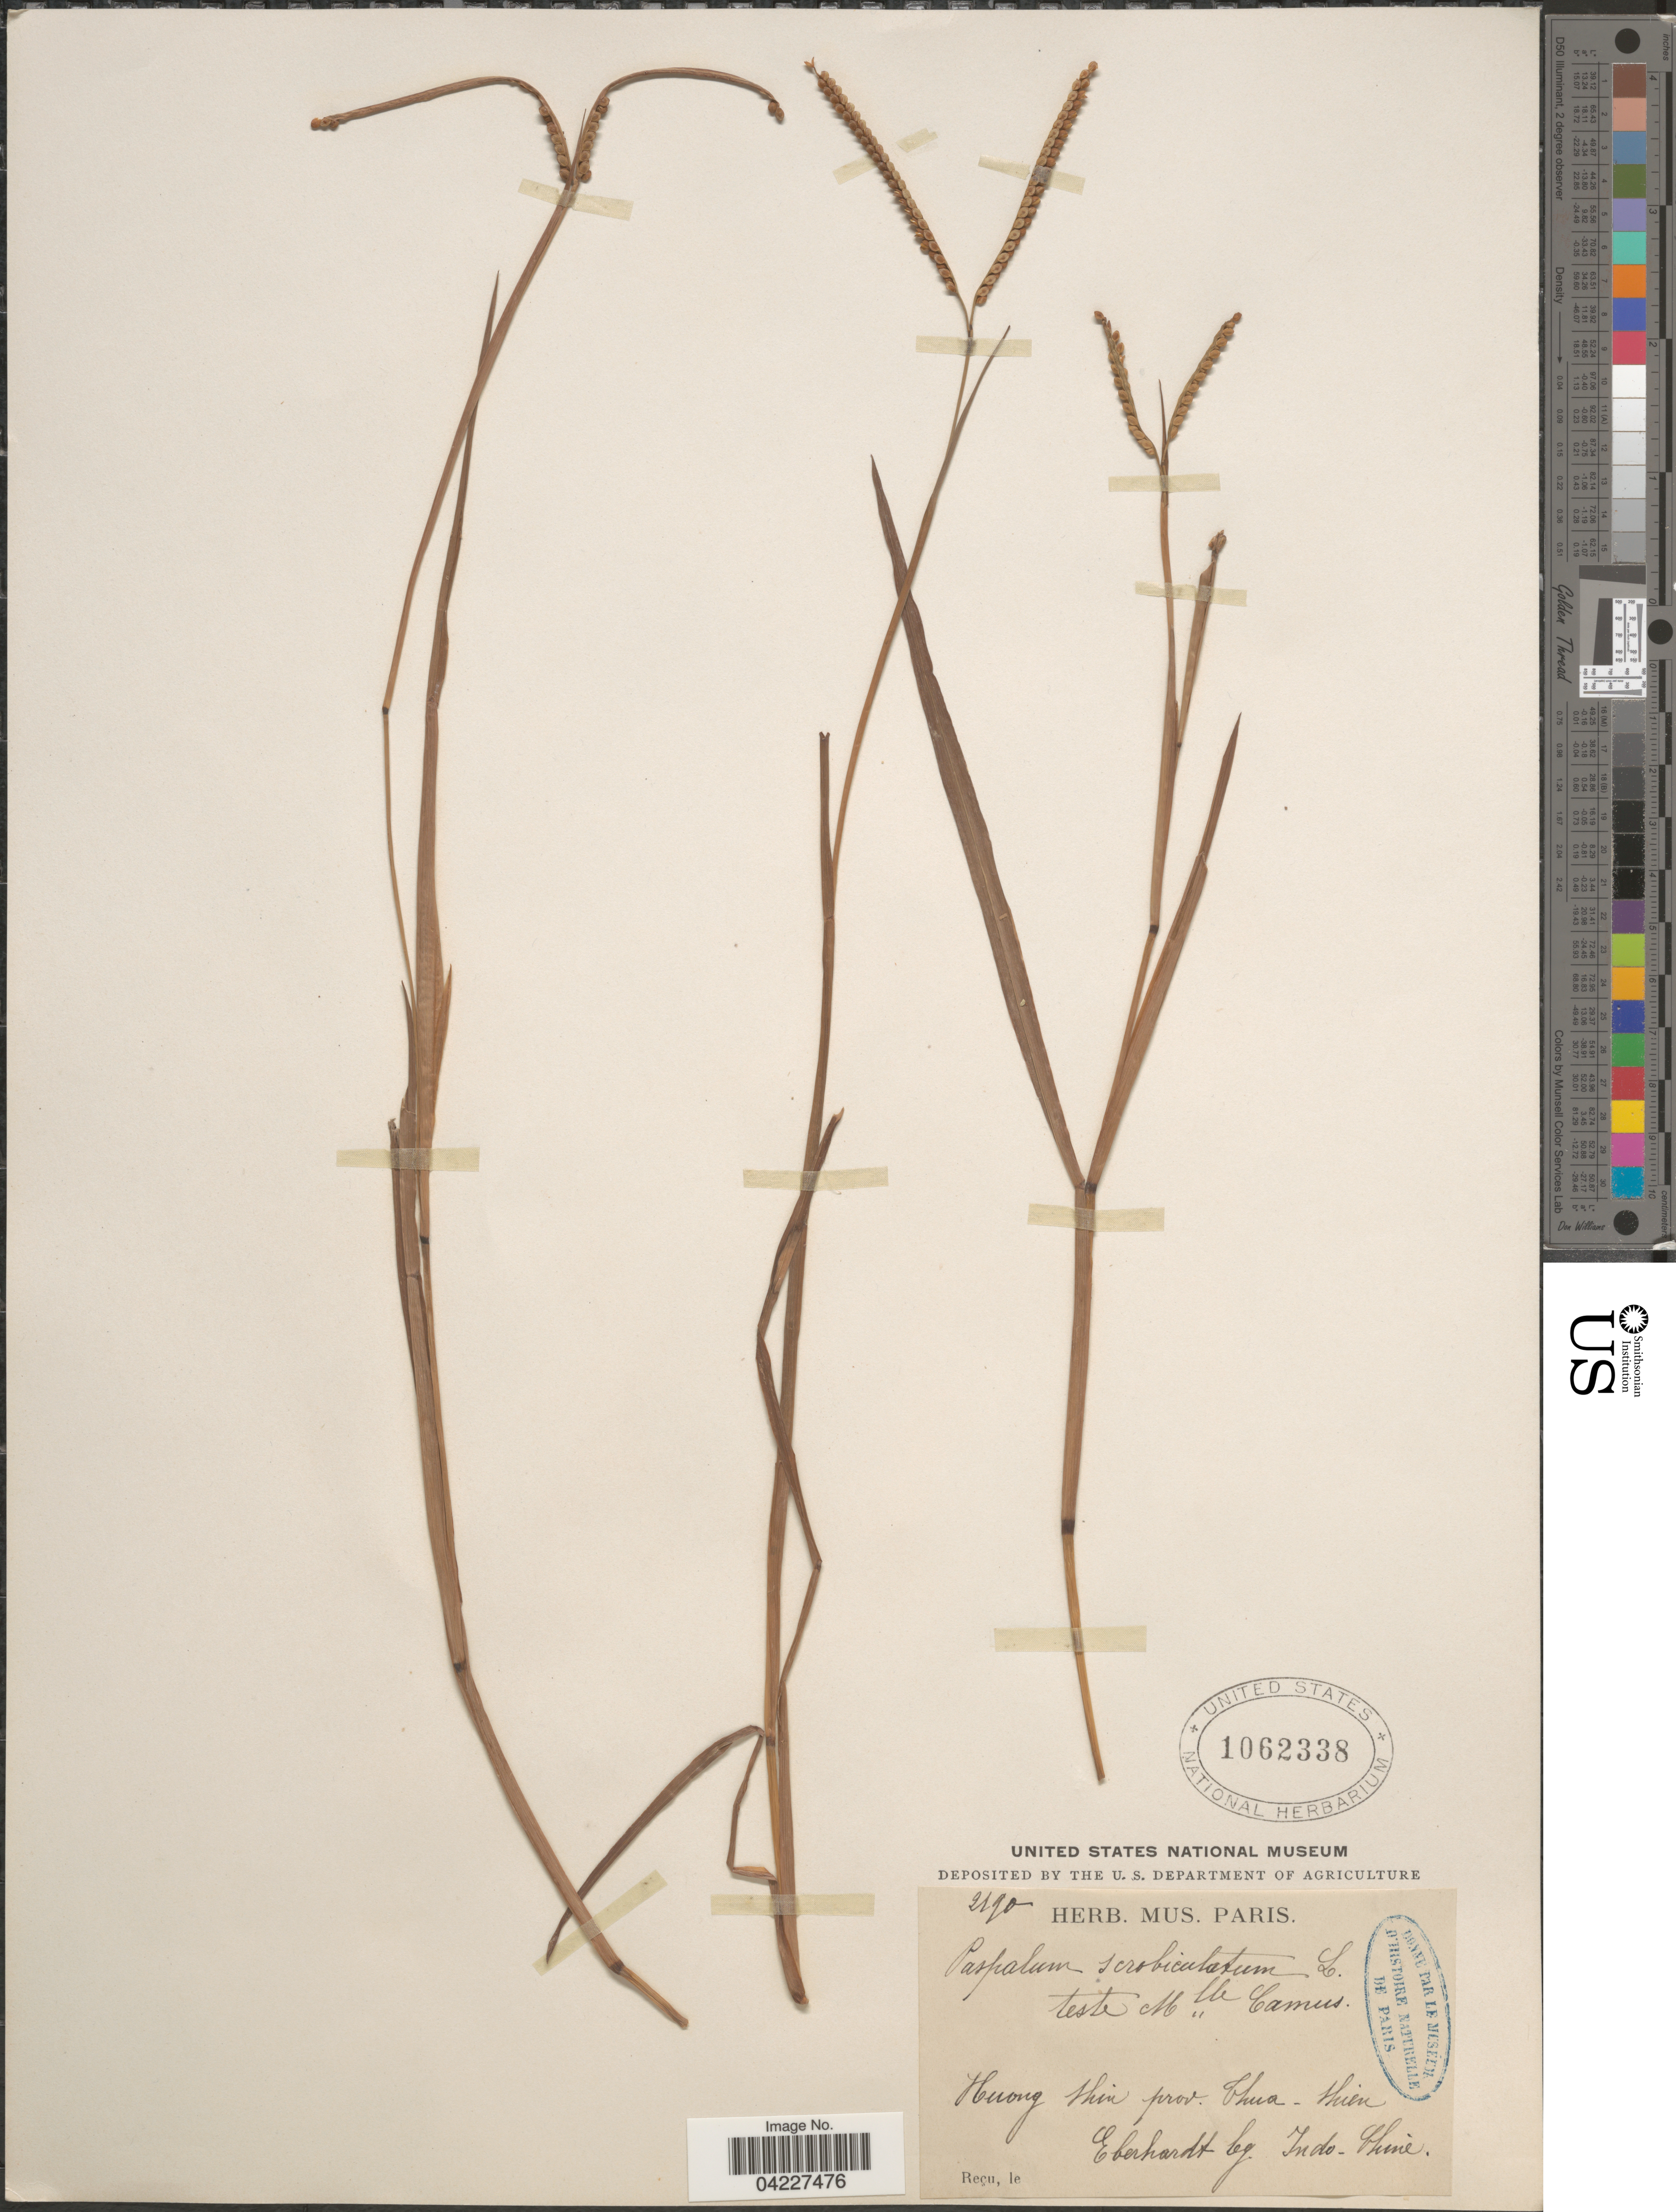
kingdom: Plantae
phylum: Tracheophyta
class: Liliopsida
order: Poales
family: Poaceae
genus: Paspalum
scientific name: Paspalum scrobiculatum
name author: L.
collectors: Eberhardt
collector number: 2190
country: Vietnam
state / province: Thua Thien-Hue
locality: Huong thui prov. Thua-thien.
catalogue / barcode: US 1062338